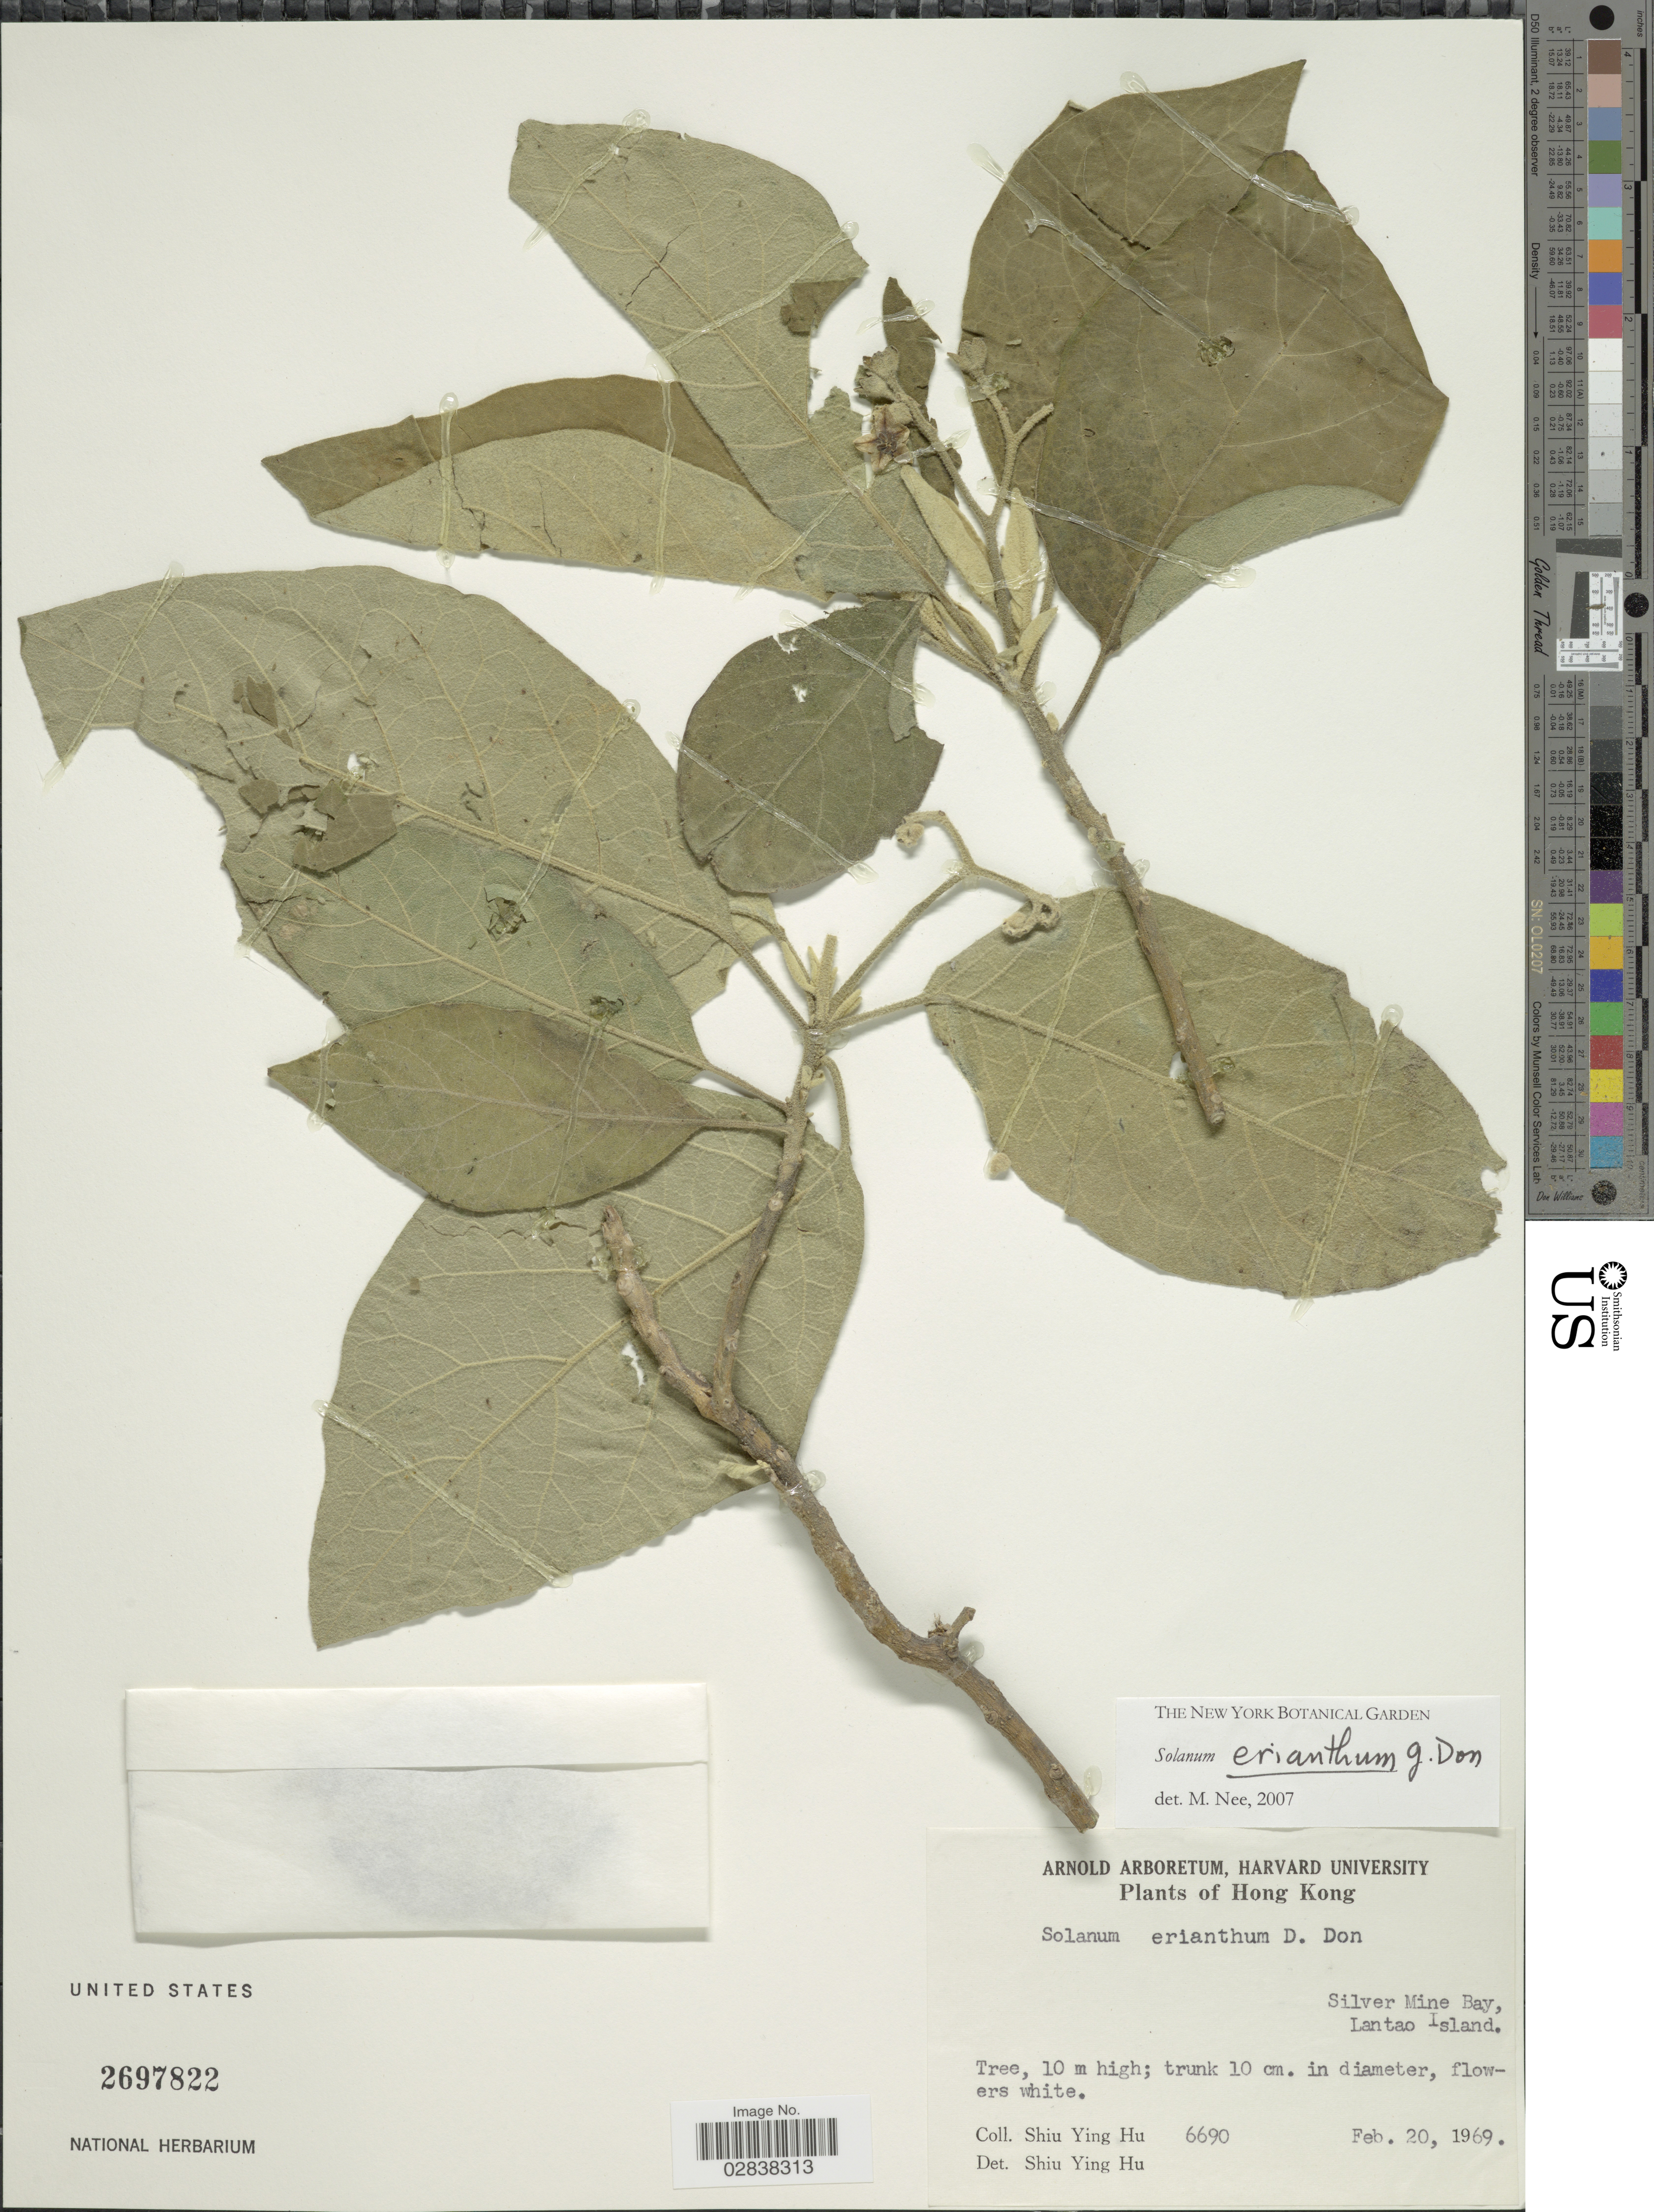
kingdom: Plantae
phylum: Tracheophyta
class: Magnoliopsida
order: Solanales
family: Solanaceae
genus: Solanum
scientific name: Solanum erianthum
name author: D. Don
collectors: S. Y. Hu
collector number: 6690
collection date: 1969-02-20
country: China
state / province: Hong Kong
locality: Silver Mine Bay, Lantao Island.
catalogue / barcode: US 2697822